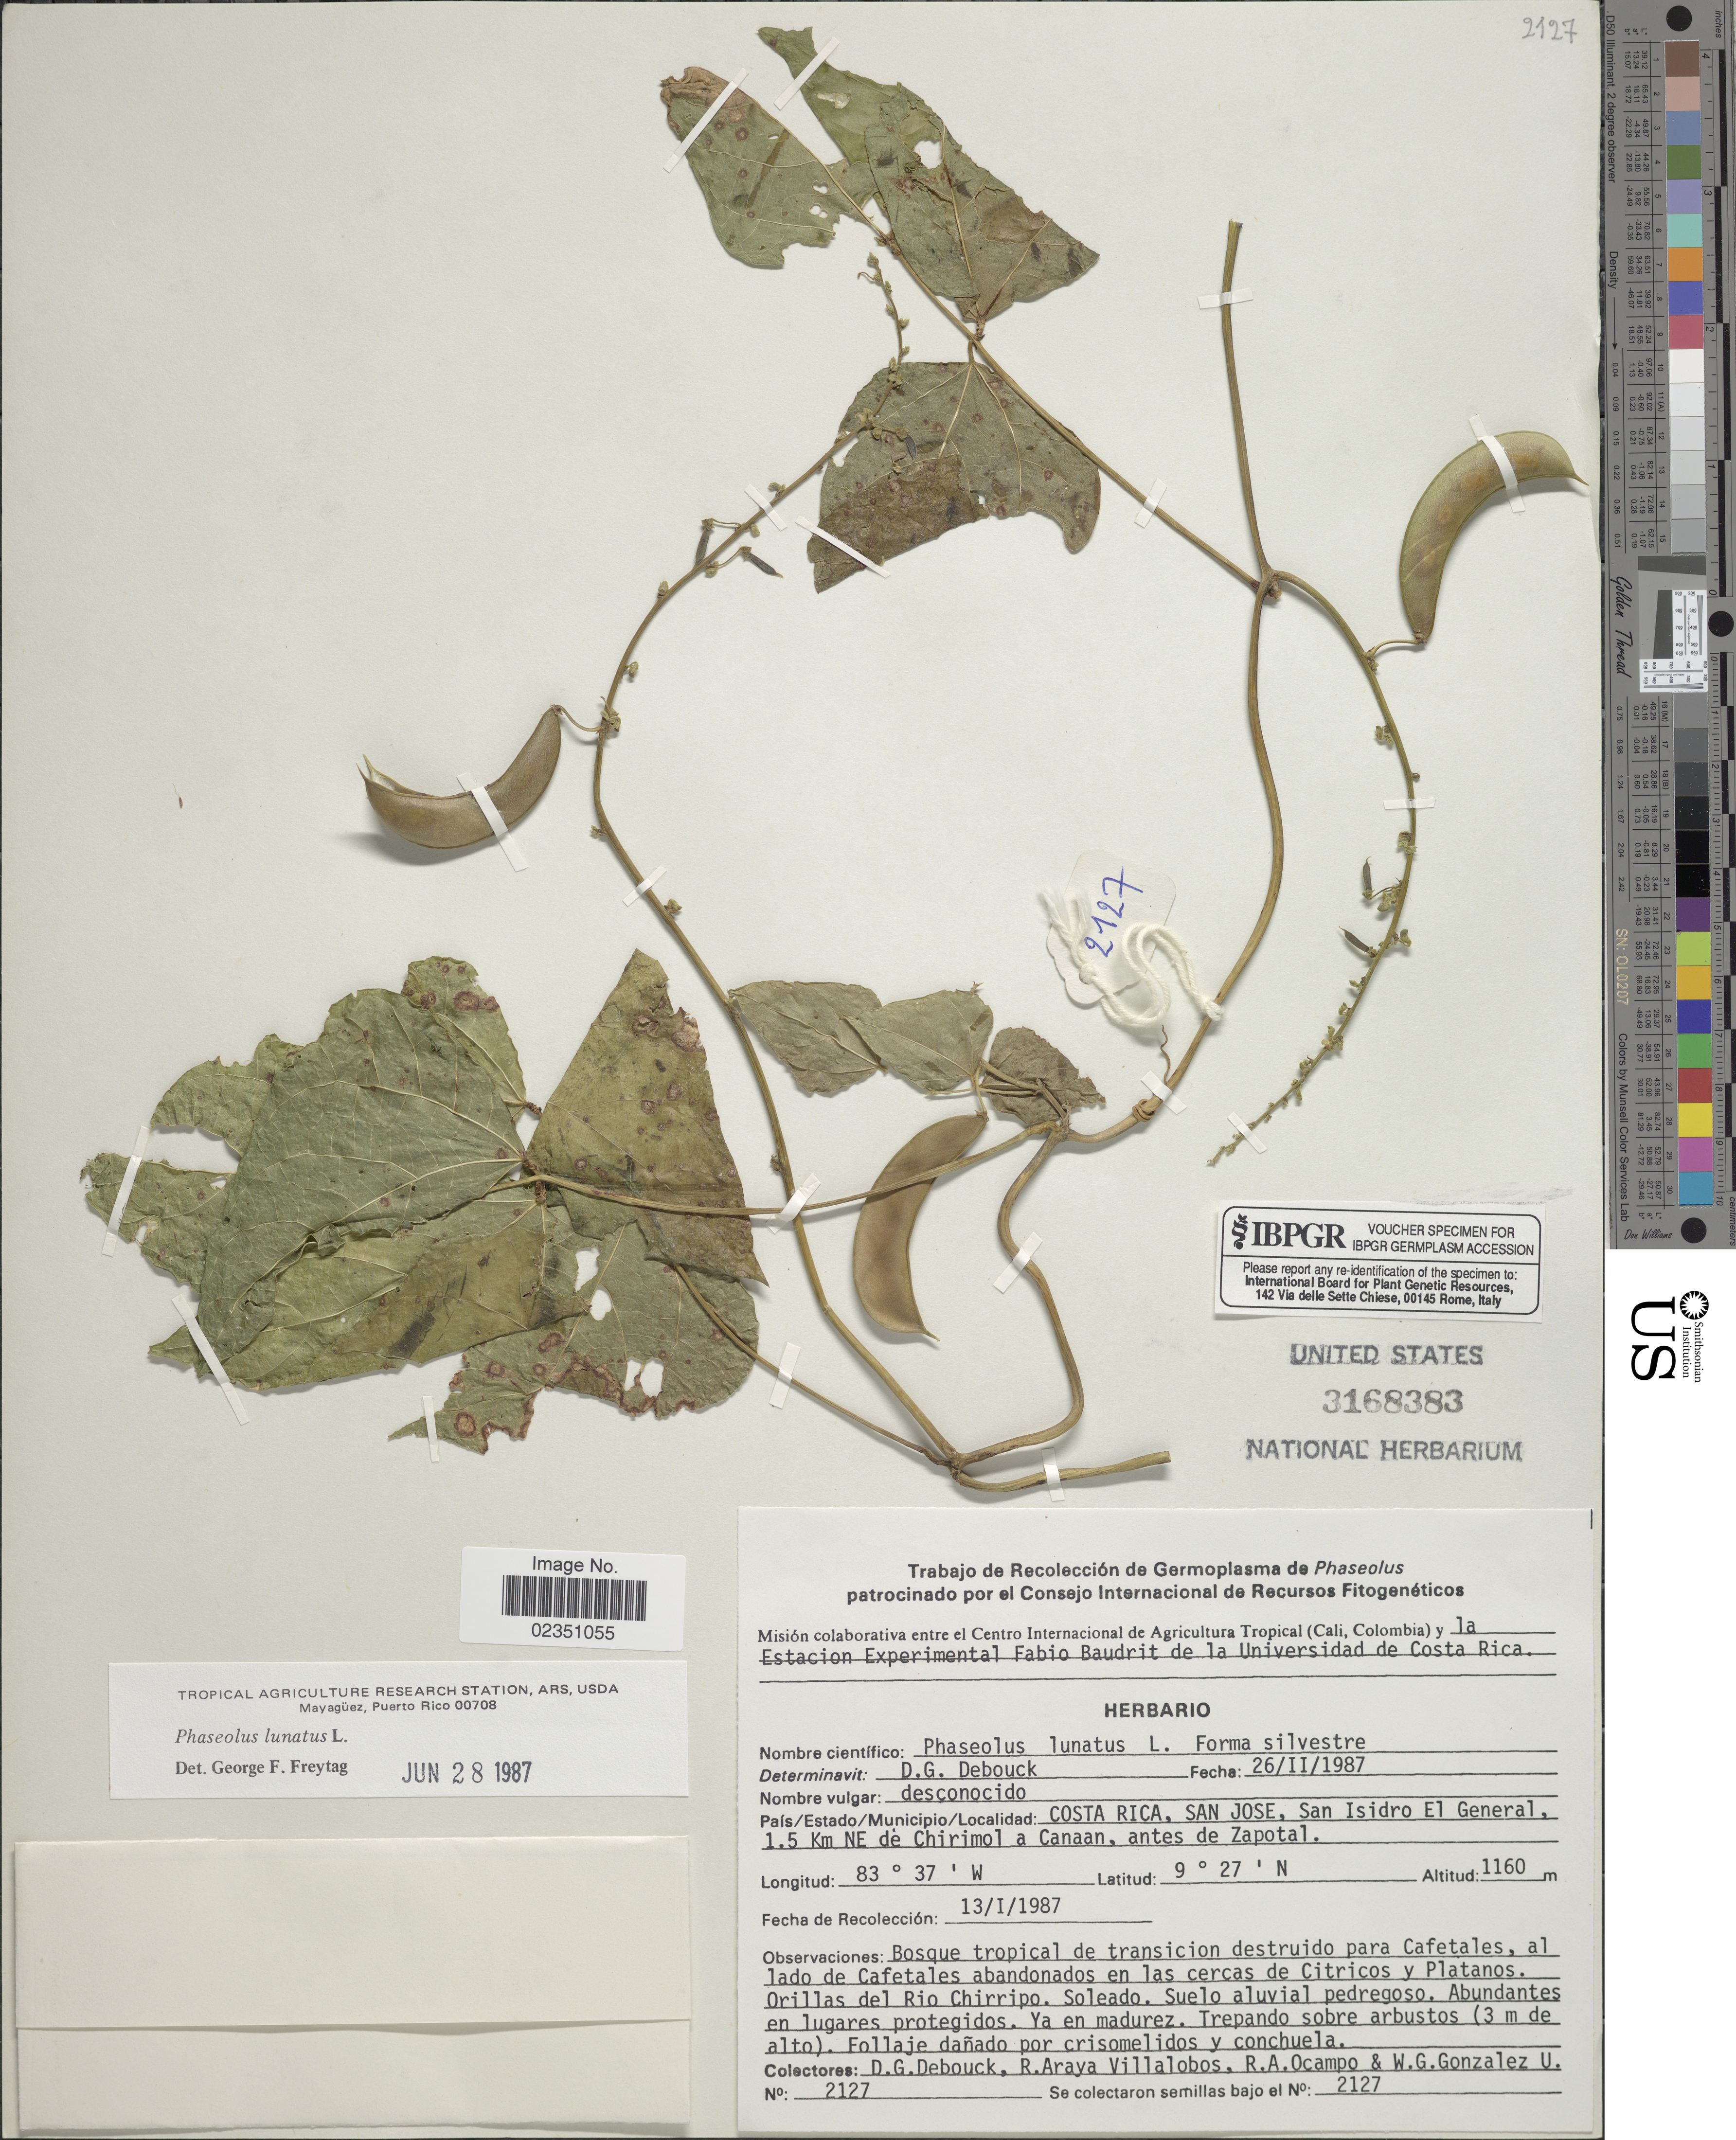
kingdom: Plantae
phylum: Tracheophyta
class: Magnoliopsida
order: Fabales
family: Fabaceae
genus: Phaseolus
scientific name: Phaseolus lunatus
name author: L.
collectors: D. Debouck, R. Araya Villalobos, R. Ocampo & W. Gonzalez U.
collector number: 2127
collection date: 1987-01-13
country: Costa Rica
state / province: San José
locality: San Isidro El General, 1.5 Km NE de Chirimol a Canaan, antes de Zapotal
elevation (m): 1160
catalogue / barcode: US 3168383